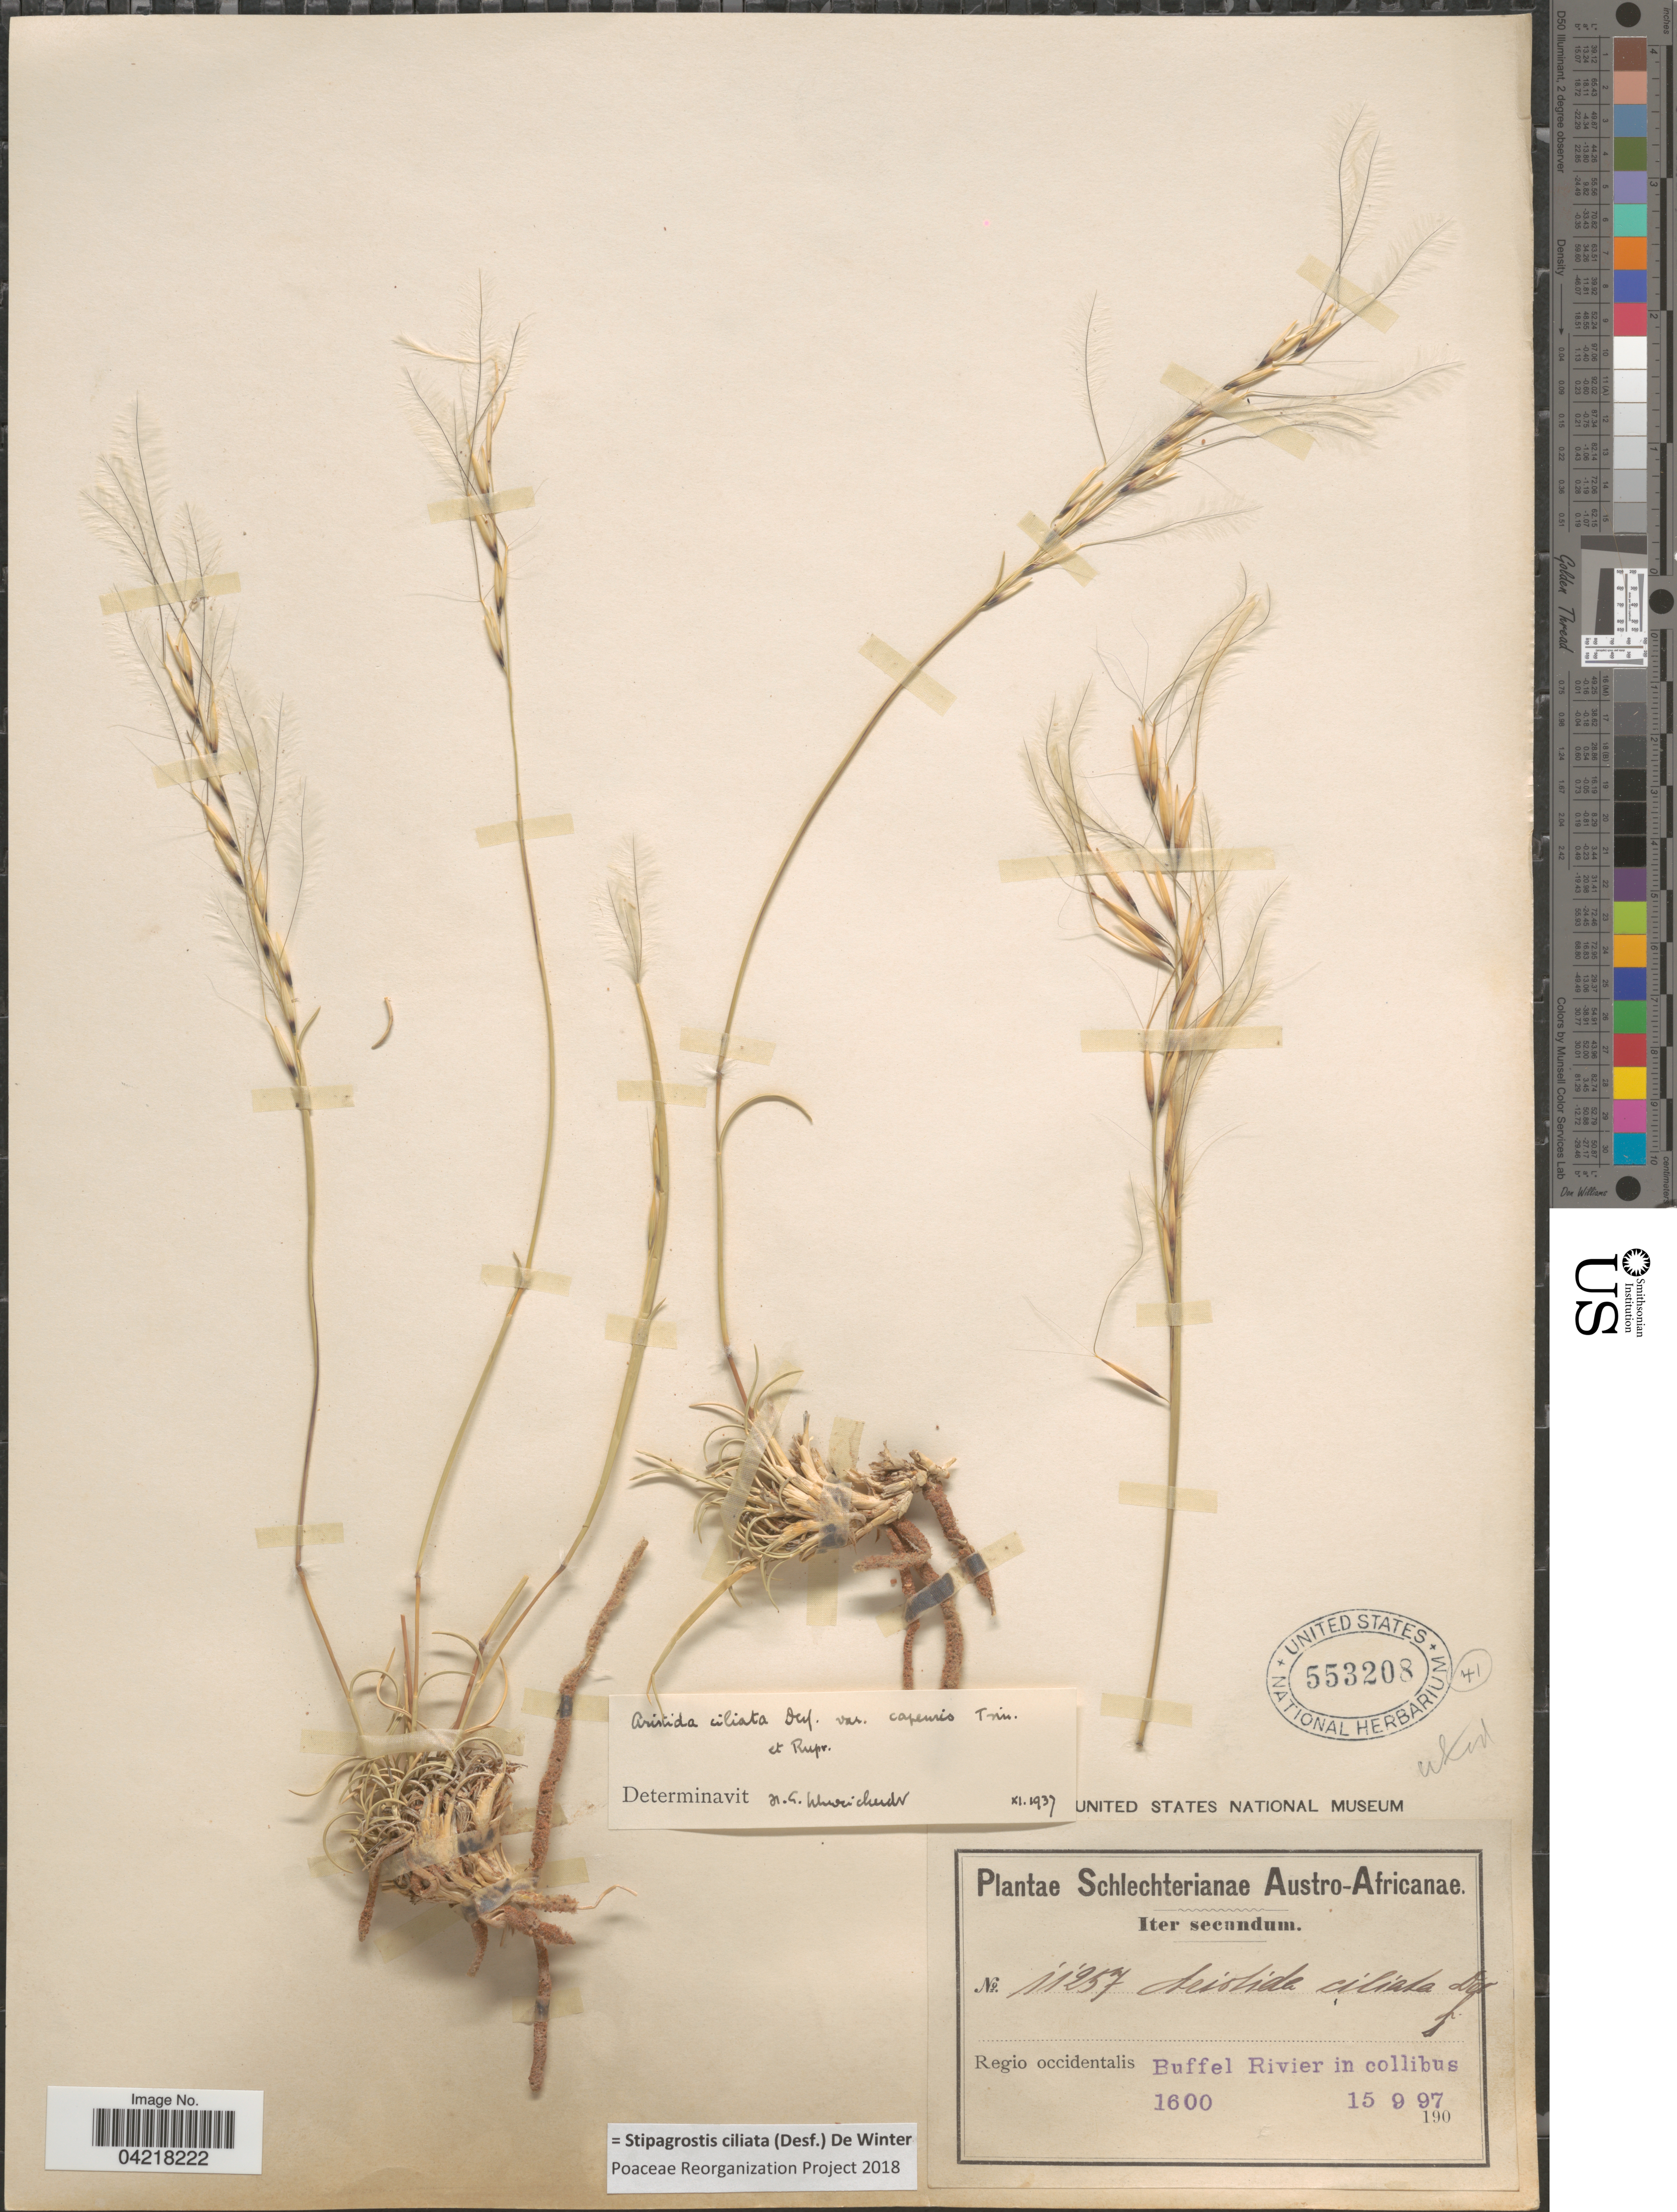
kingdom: Plantae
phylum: Tracheophyta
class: Liliopsida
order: Poales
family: Poaceae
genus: Stipagrostis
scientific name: Stipagrostis ciliata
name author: (Desf.) De Winter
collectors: Schlechter, --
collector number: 11257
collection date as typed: Transcribed d/m/y: 15/9/97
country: South Africa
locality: Austro-Africanae. Regio occidentalis Buffel Rivier in collibus.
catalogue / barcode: US 553208